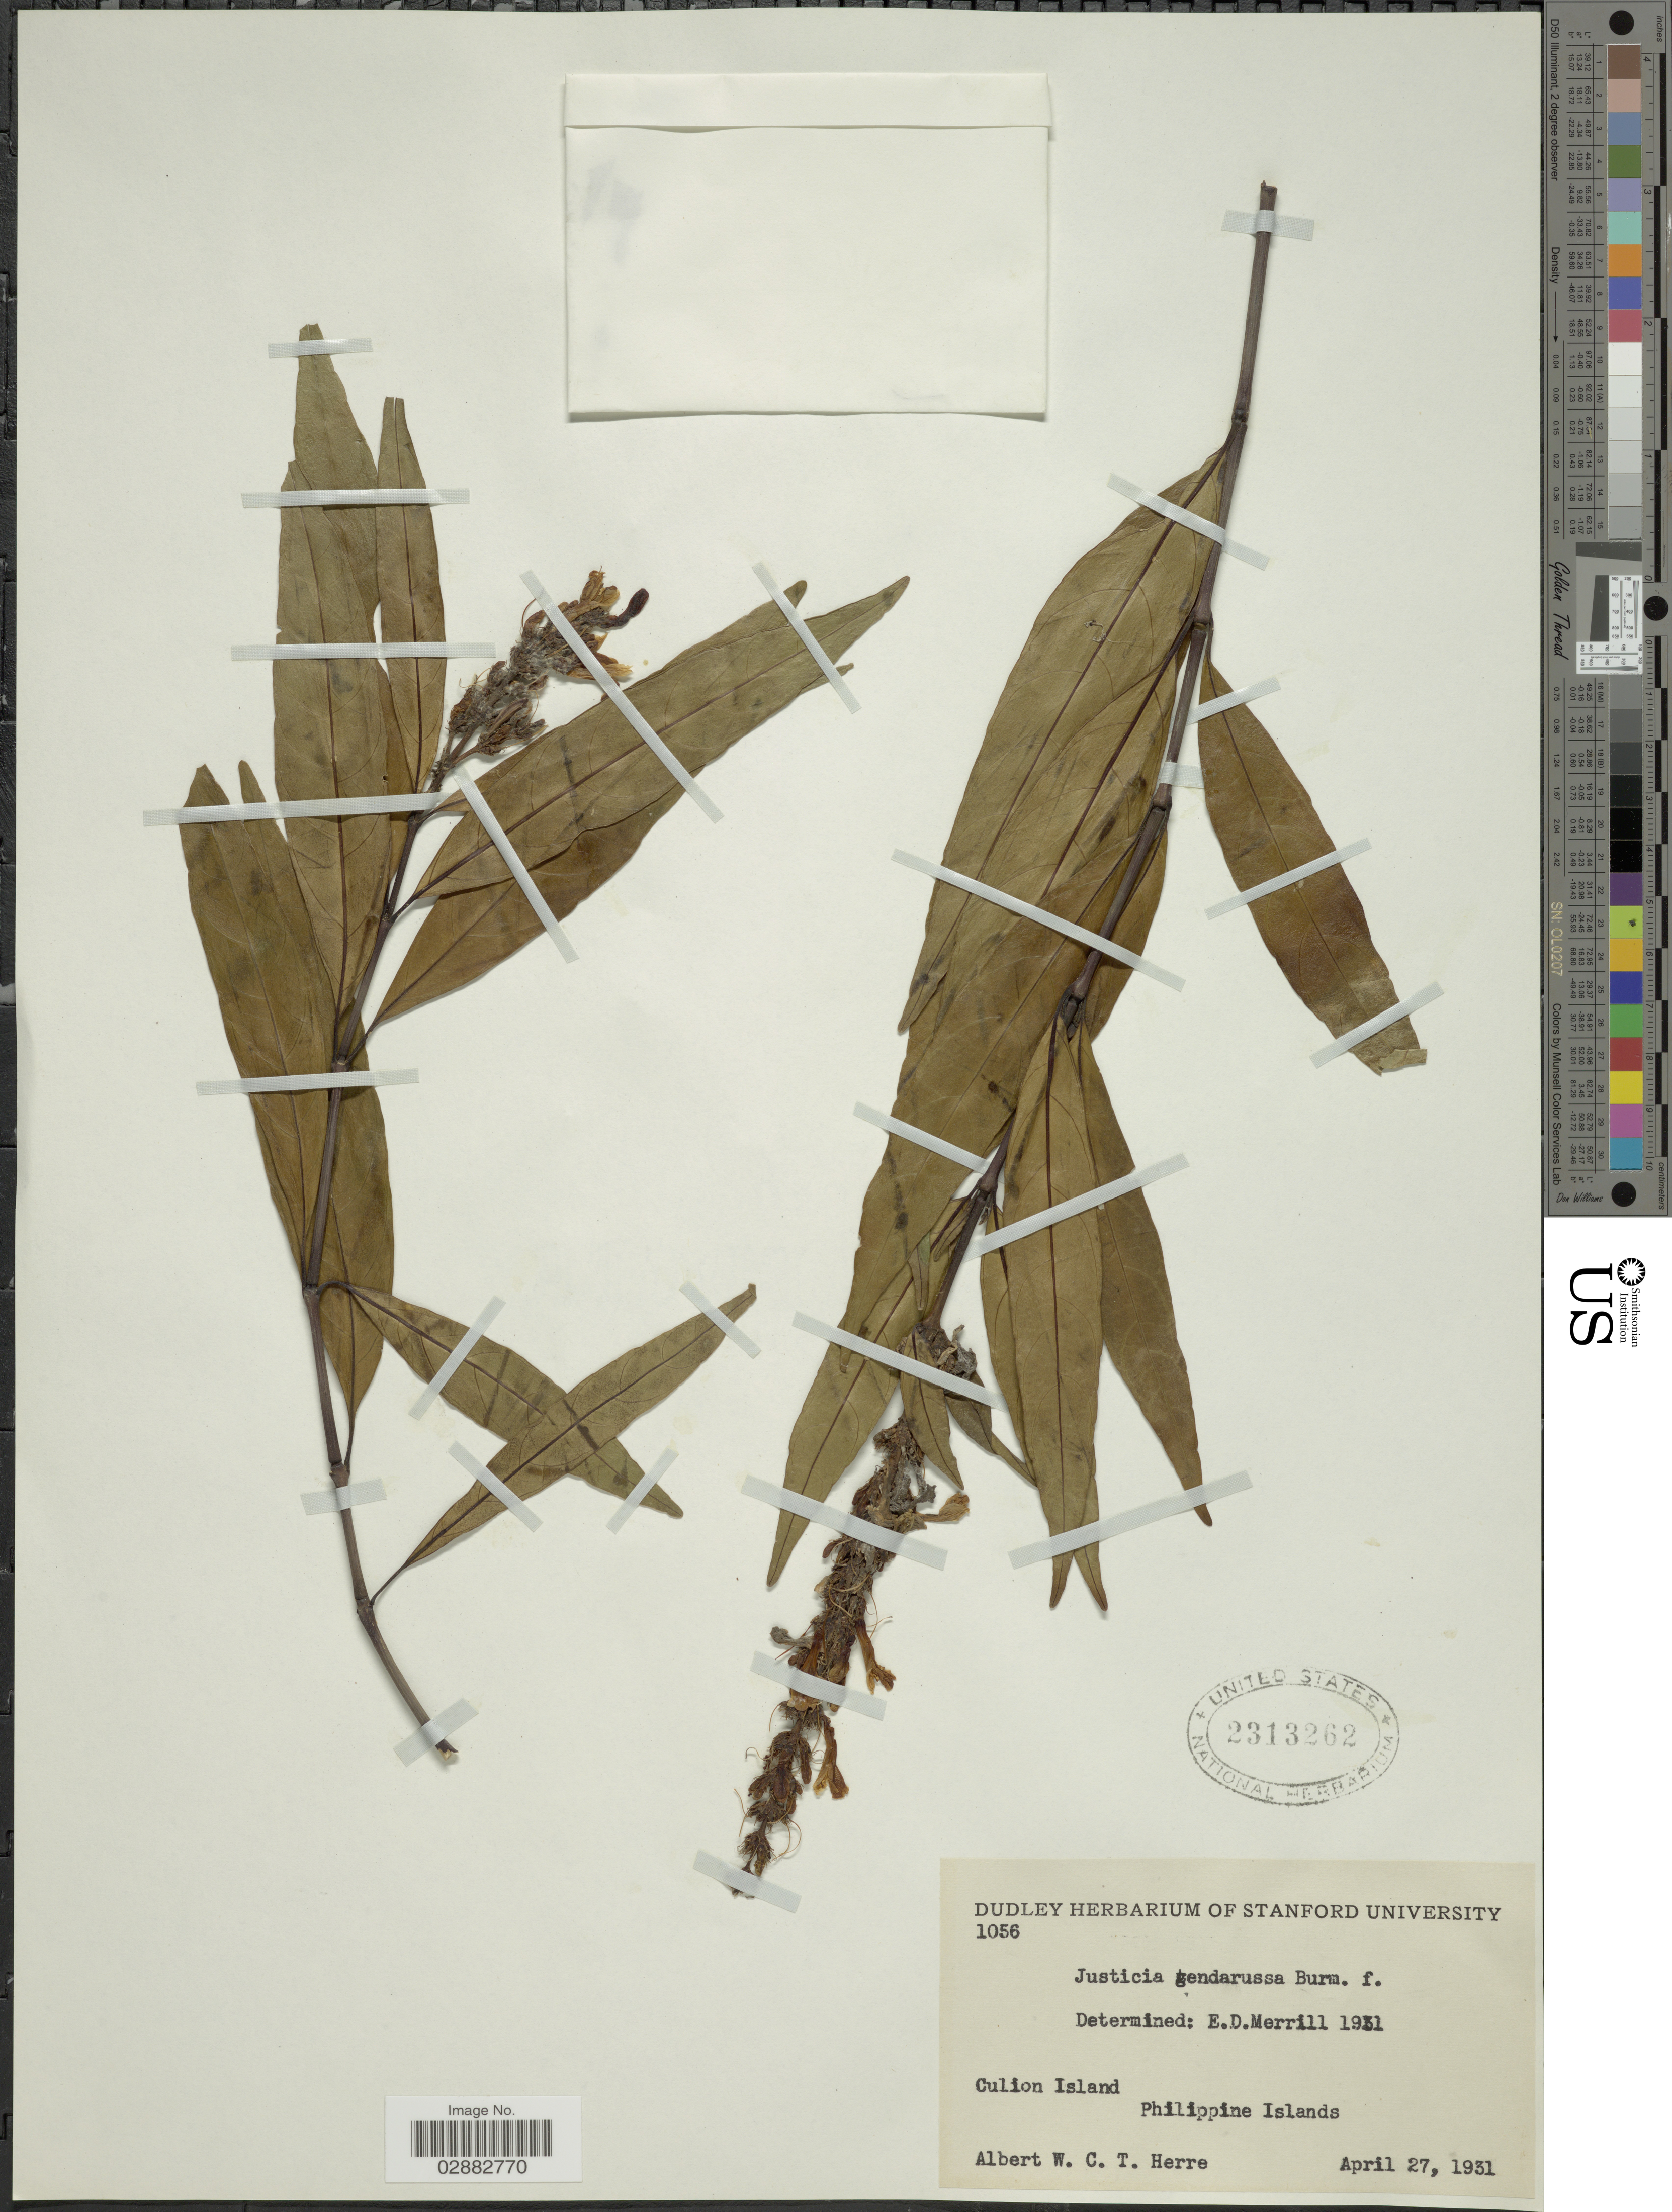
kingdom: Plantae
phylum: Tracheophyta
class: Magnoliopsida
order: Lamiales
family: Acanthaceae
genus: Justicia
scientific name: Justicia gendarussa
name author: Burm. f.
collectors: A. W. Herre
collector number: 1056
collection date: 1931-04-27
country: Philippines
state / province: Mimaropa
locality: Culion Island.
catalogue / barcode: US 2313262